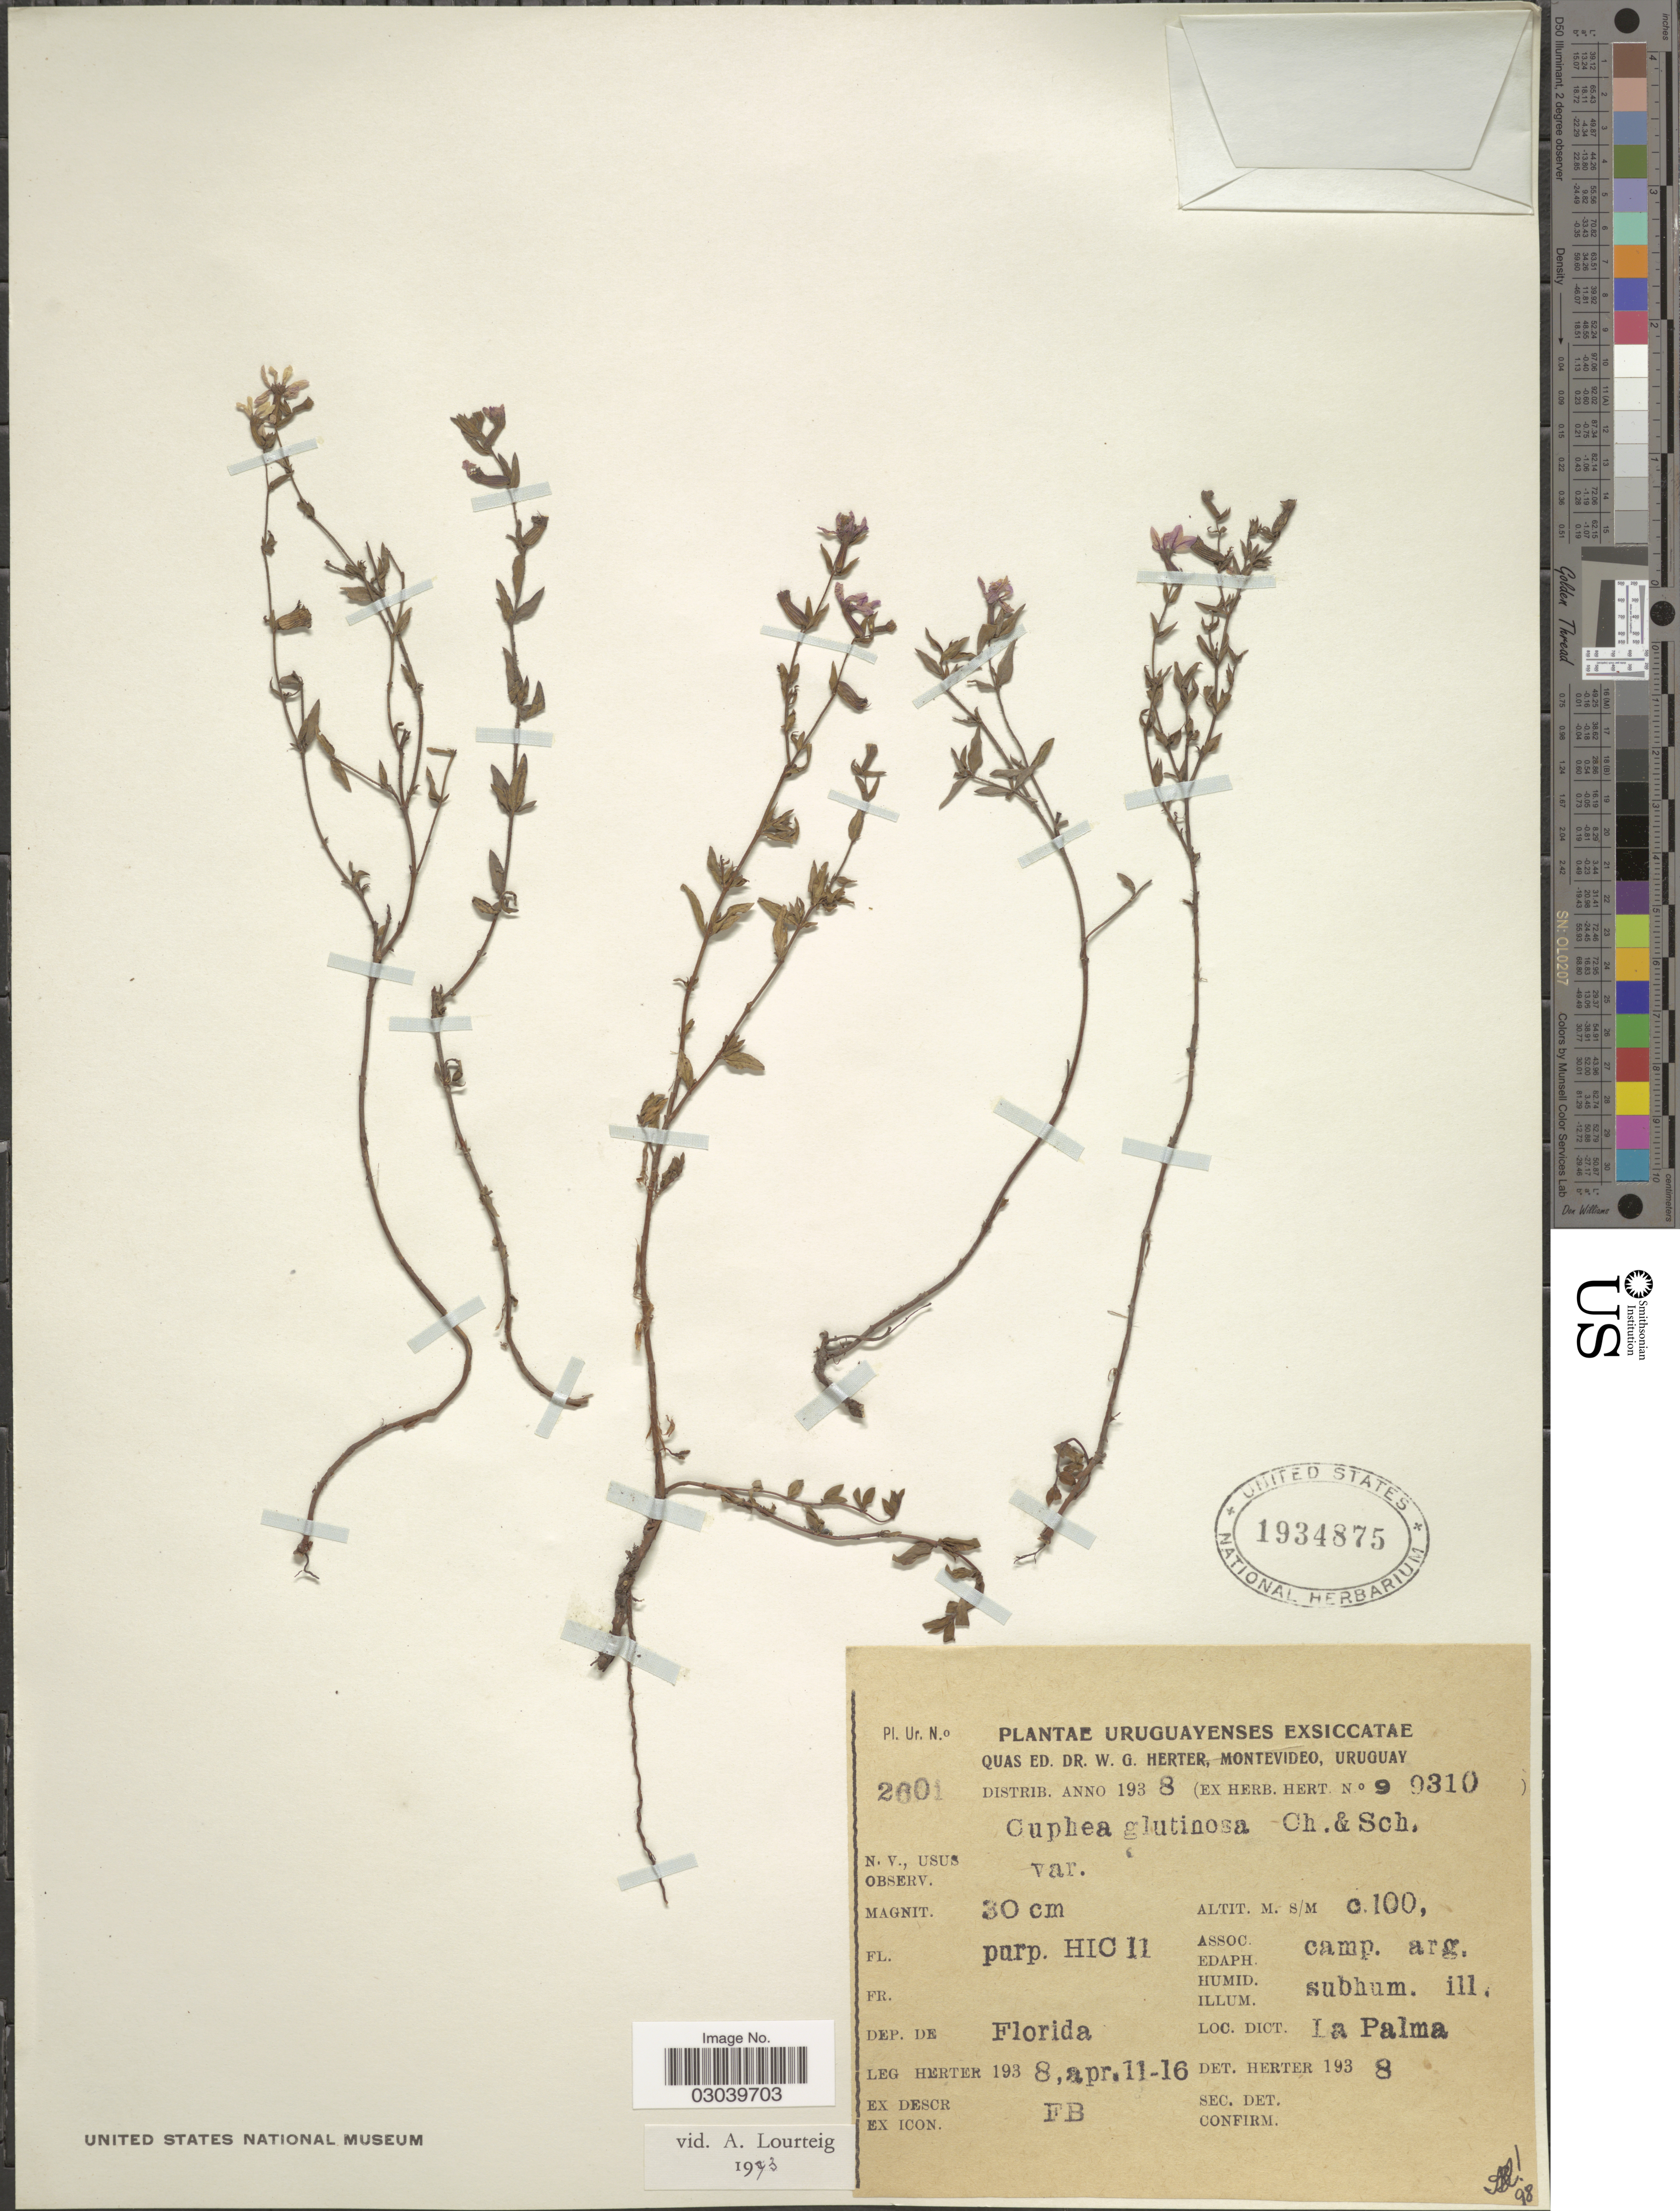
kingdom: Plantae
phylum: Tracheophyta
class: Magnoliopsida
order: Myrtales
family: Lythraceae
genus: Cuphea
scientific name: Cuphea glutinosa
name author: Cham. & Schltdl.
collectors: W. G. Herter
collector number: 260i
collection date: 1938-04-11/1938-04-16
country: Uruguay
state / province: Florida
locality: Dep. de Florida. Dict. La Palma.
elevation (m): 100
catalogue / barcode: US 1934875